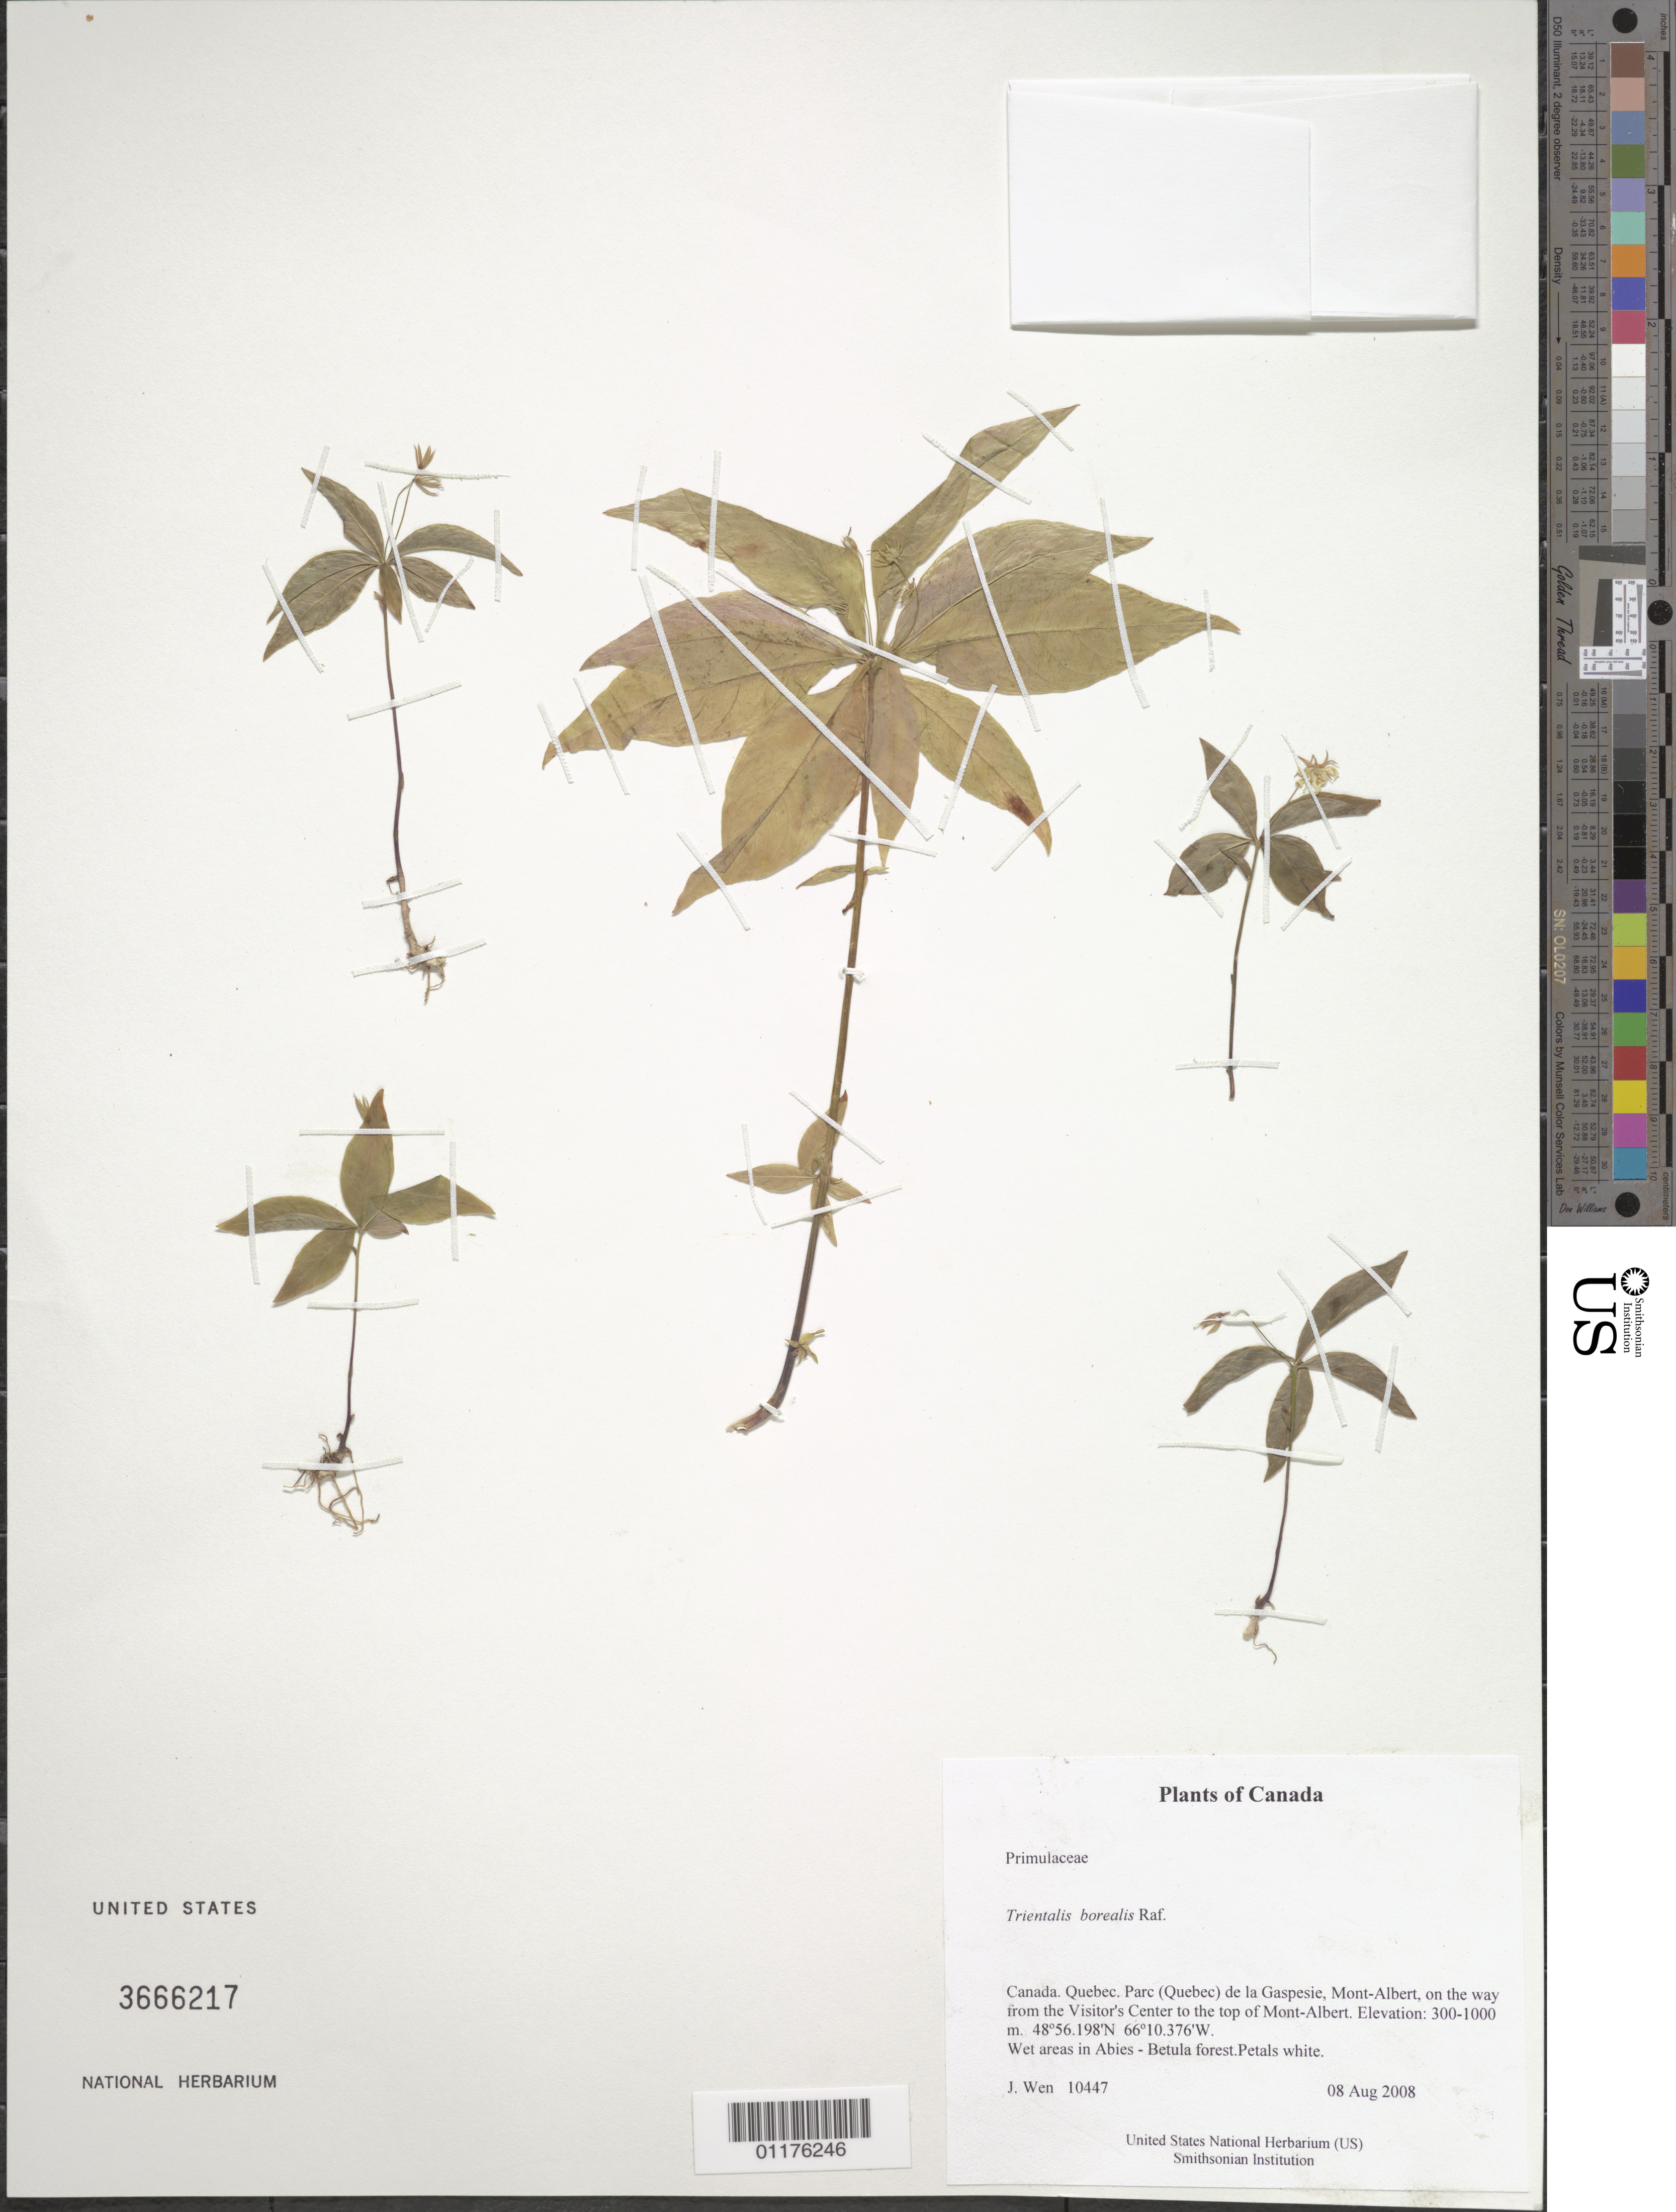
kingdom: Plantae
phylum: Tracheophyta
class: Magnoliopsida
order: Ericales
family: Primulaceae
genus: Trientalis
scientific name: Trientalis borealis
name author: Raf.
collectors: J. Wen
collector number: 10447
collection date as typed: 08 Aug 2008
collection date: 2008-08-08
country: Canada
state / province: Quebec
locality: Parc (Quebec) de la Gaspesie, Mont-Albert, on the way from the Visitor's Center to the top of Mont-Albert.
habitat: Wet areas in Abies - Betula forest.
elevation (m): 300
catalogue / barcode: US 3666217